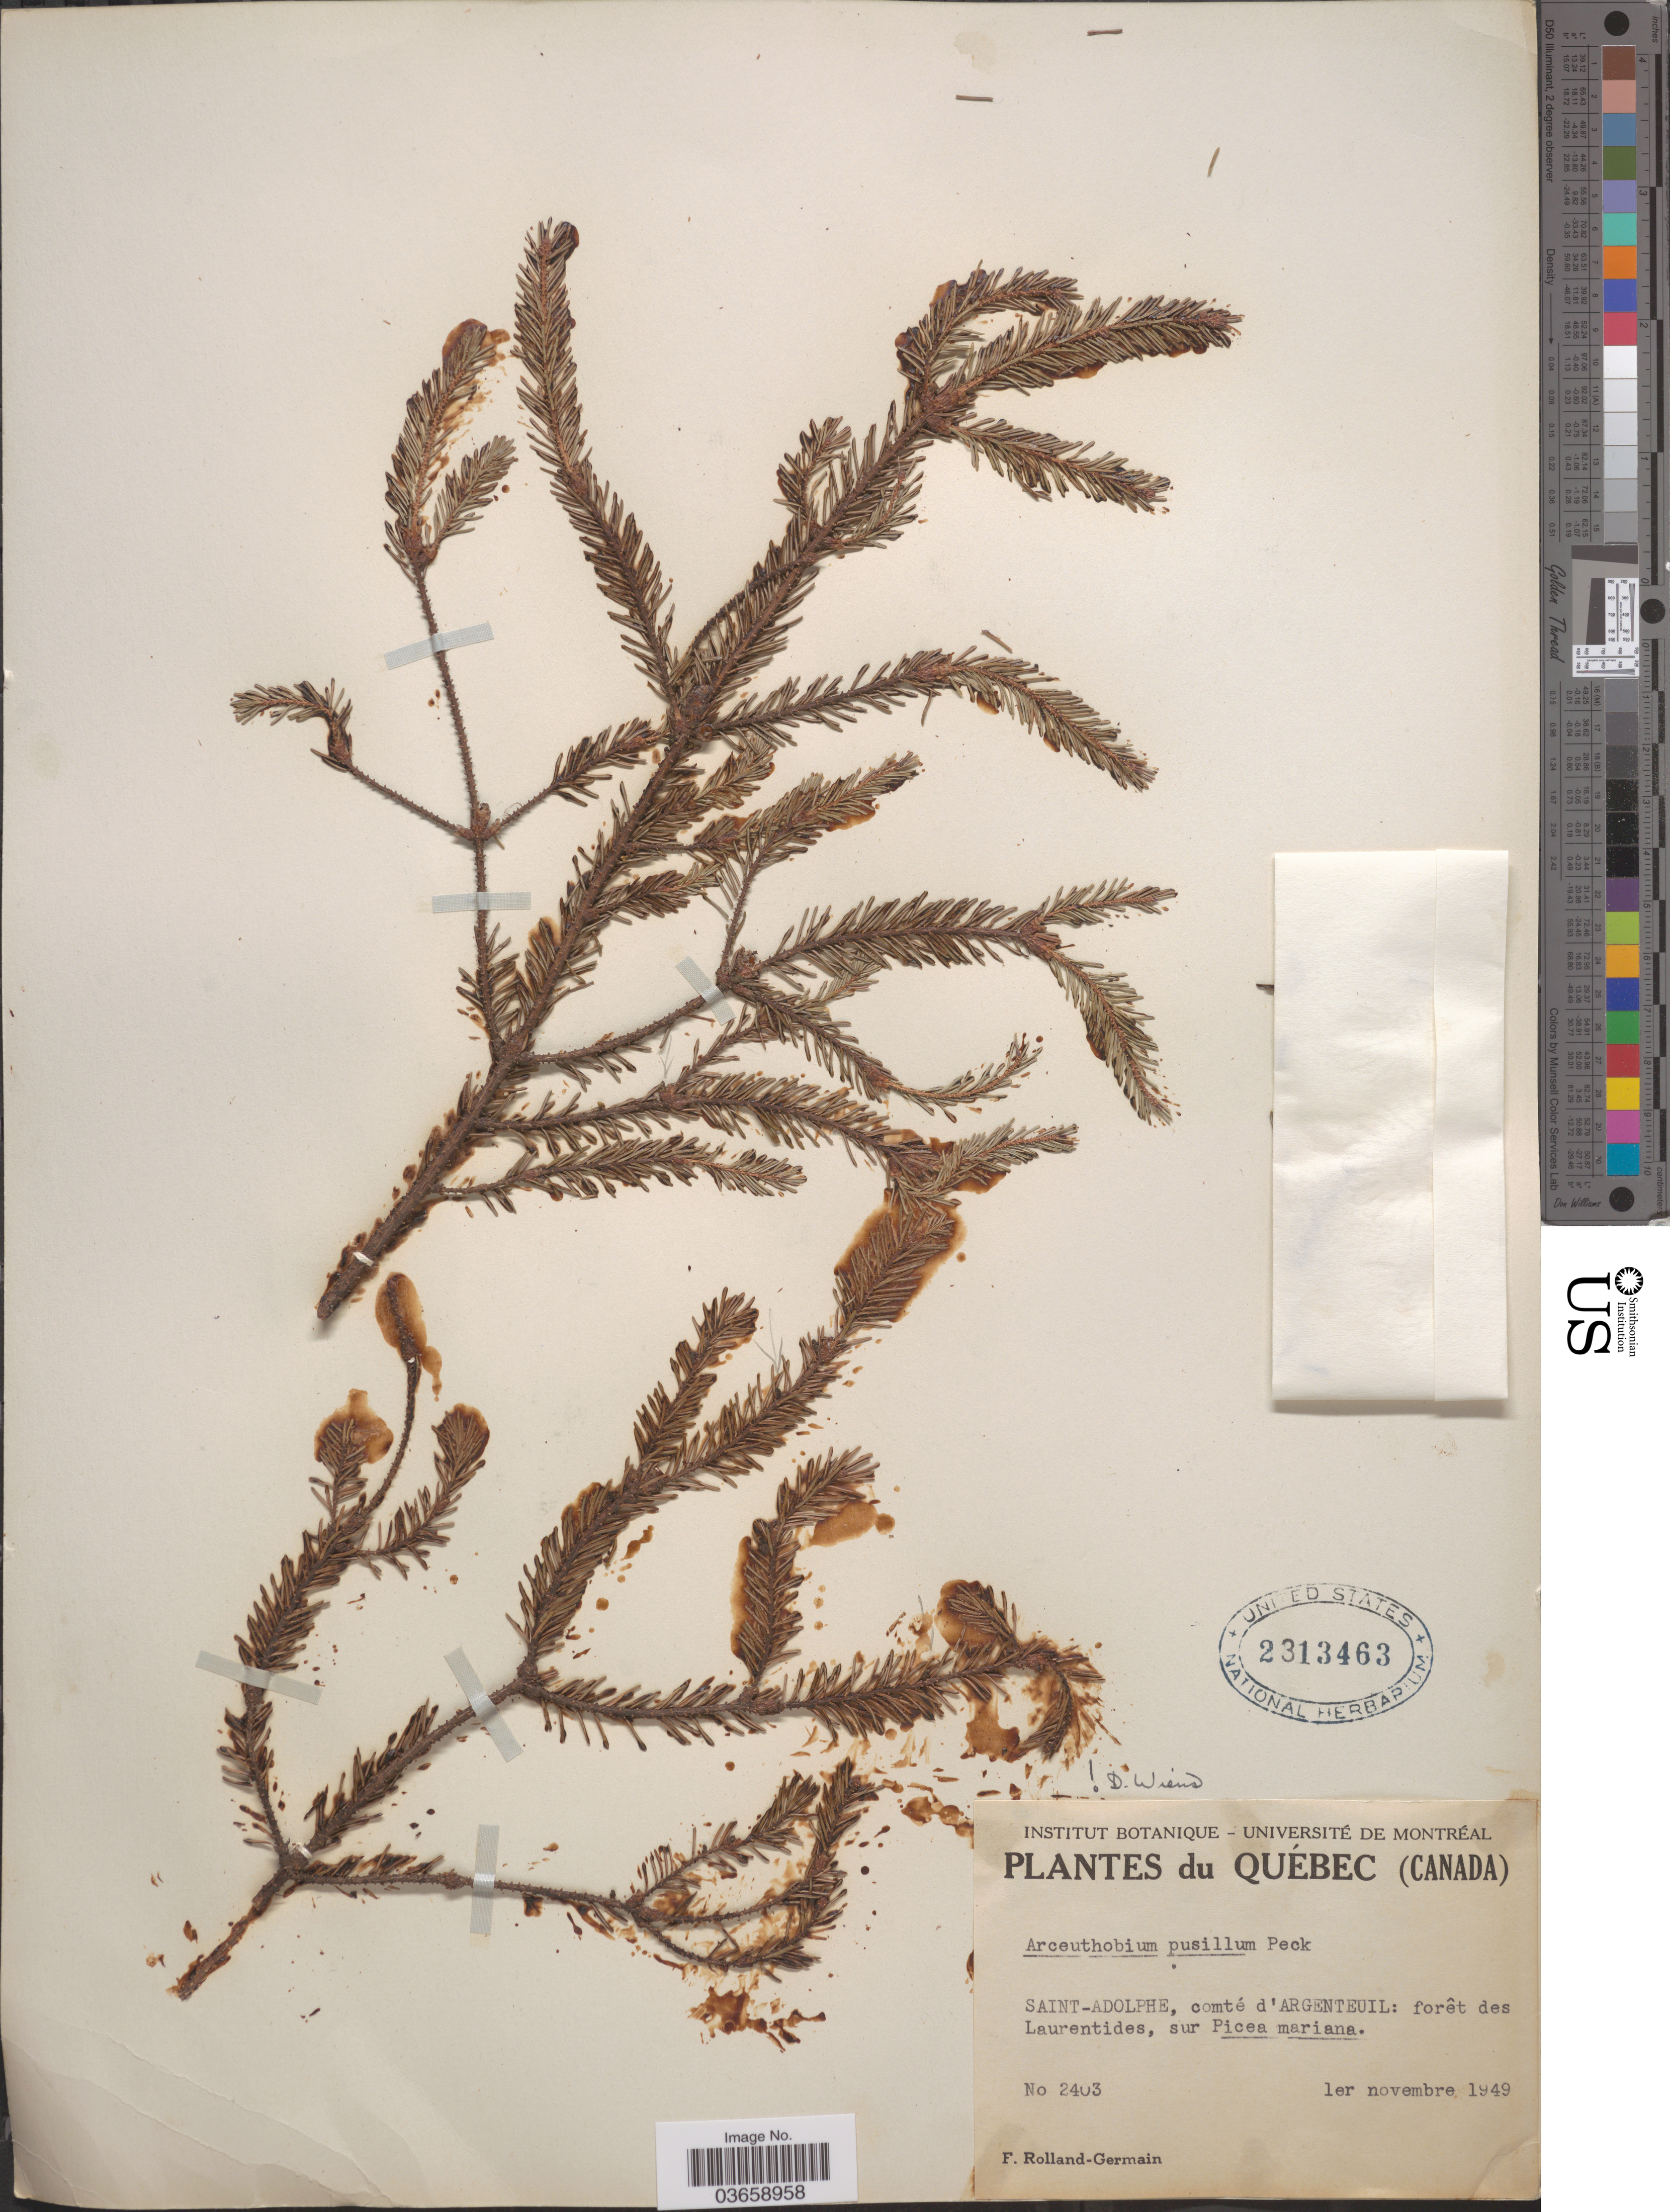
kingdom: Plantae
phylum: Tracheophyta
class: Magnoliopsida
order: Santalales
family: Viscaceae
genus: Arceuthobium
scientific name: Arceuthobium pusillum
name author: Peck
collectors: Rolland-Germain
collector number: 2403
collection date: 1949-11-01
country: Canada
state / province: Quebec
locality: Saint-Adolphe, comté d'Argenteuil: forêt des Laurentides.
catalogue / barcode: US 2313463